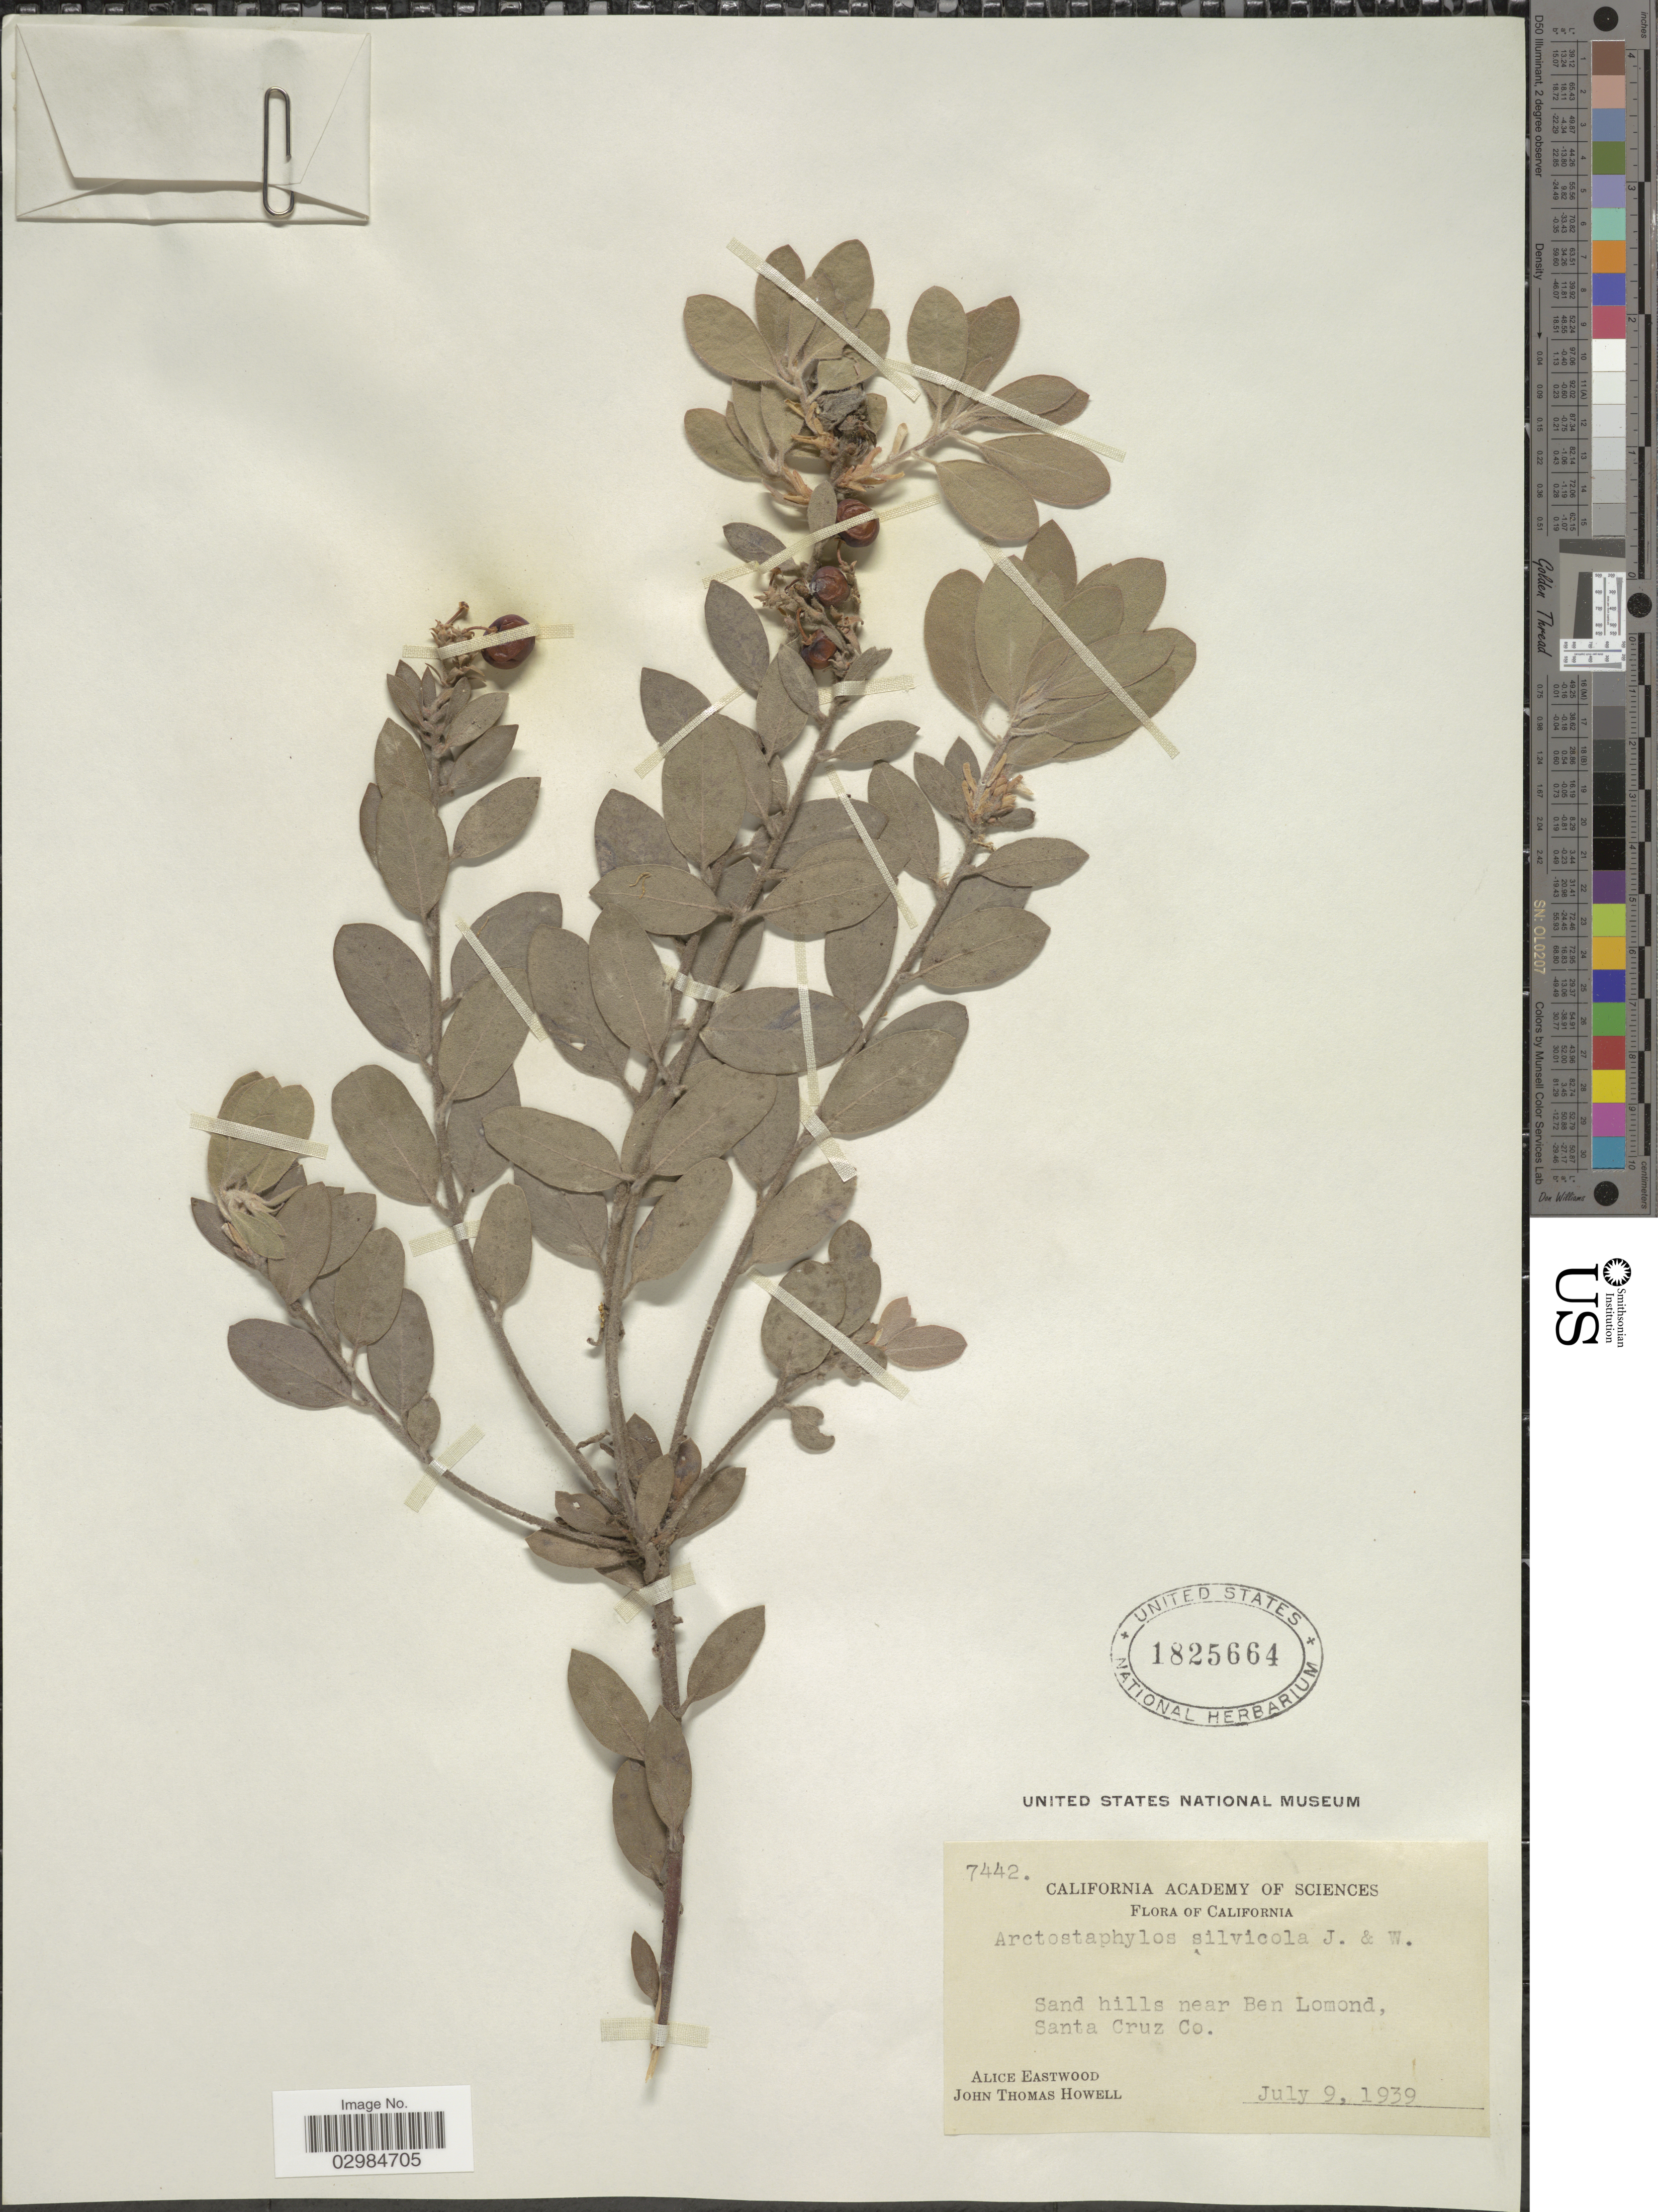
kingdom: Plantae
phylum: Tracheophyta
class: Magnoliopsida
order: Ericales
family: Ericaceae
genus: Arctostaphylos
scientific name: Arctostaphylos silvicola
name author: Jeps. & Wiesl.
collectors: A. Eastwood & J. T. Howell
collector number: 7442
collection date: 1939-07-09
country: United States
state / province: California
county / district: Santa Cruz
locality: Sand hills near Ben Lomond, Santa Cruz Co.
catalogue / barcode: US 1825664